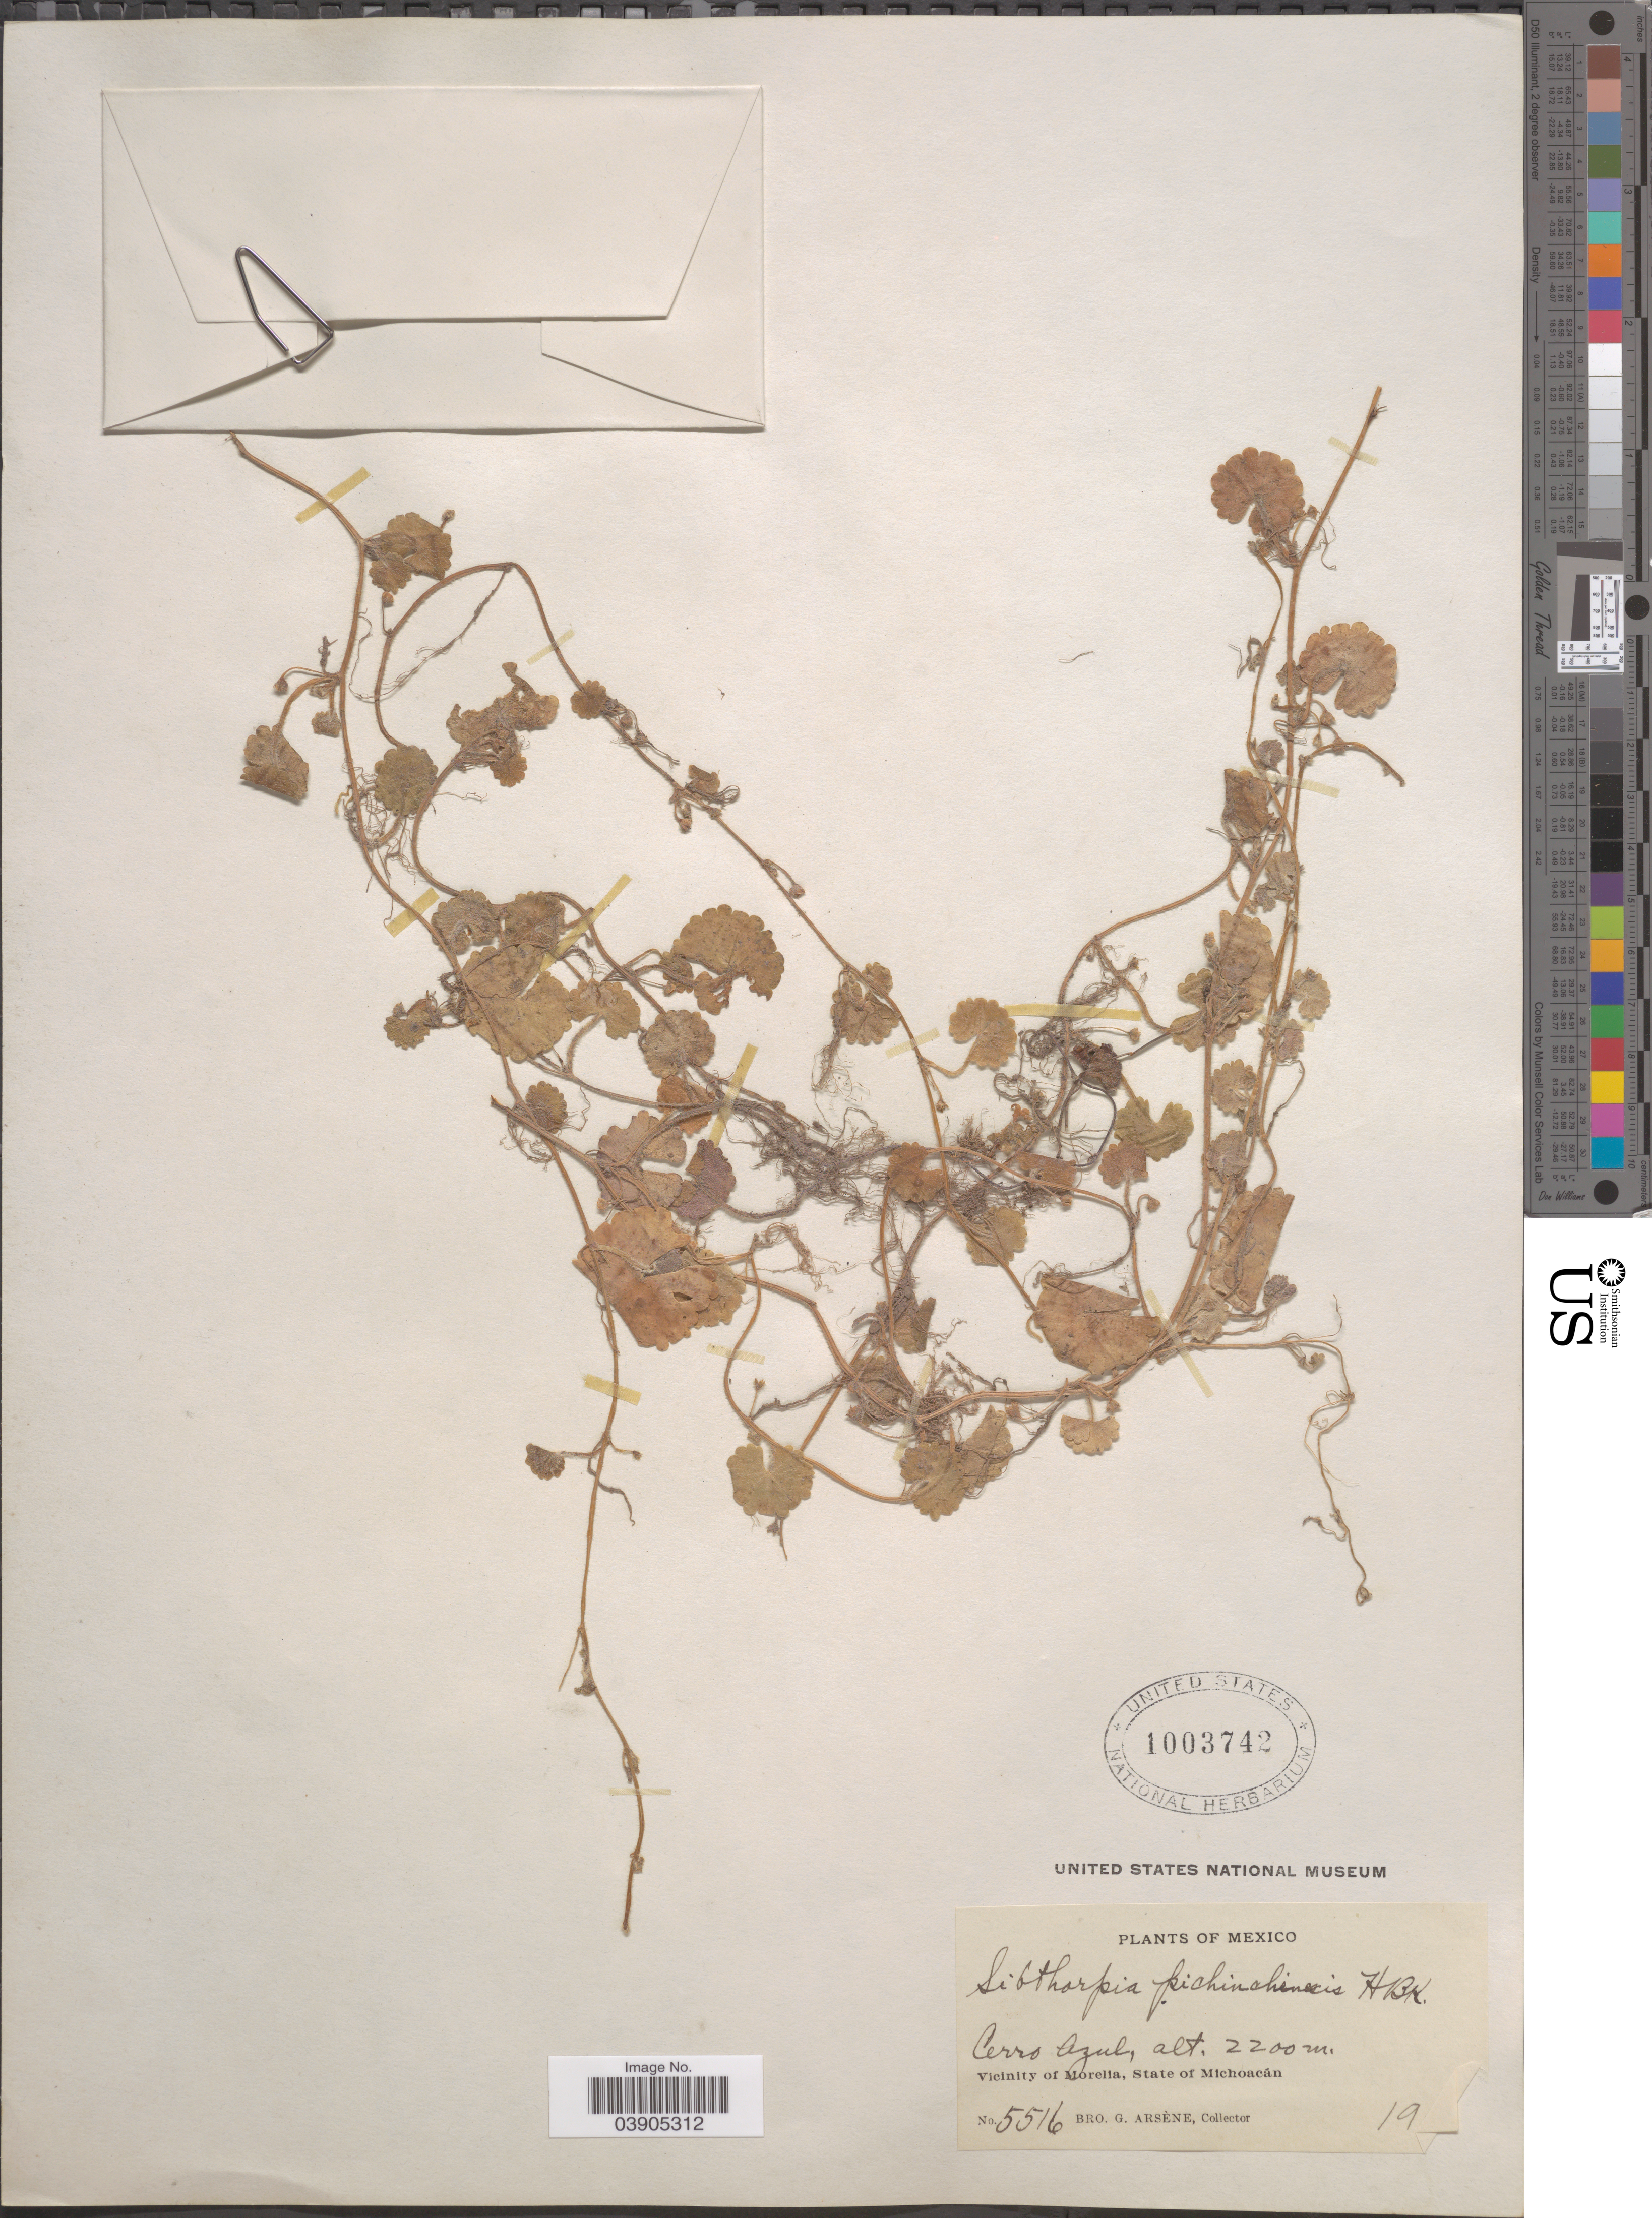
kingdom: Plantae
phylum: Tracheophyta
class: Magnoliopsida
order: Lamiales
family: Plantaginaceae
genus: Sibthorpia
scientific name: Sibthorpia repens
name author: (L.) Kuntze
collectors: Bro. G. Arsène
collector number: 5516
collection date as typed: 19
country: Mexico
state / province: Michoacán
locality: Cerro Azul. Vicinity of Morella.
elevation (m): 2200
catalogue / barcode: US 1003742